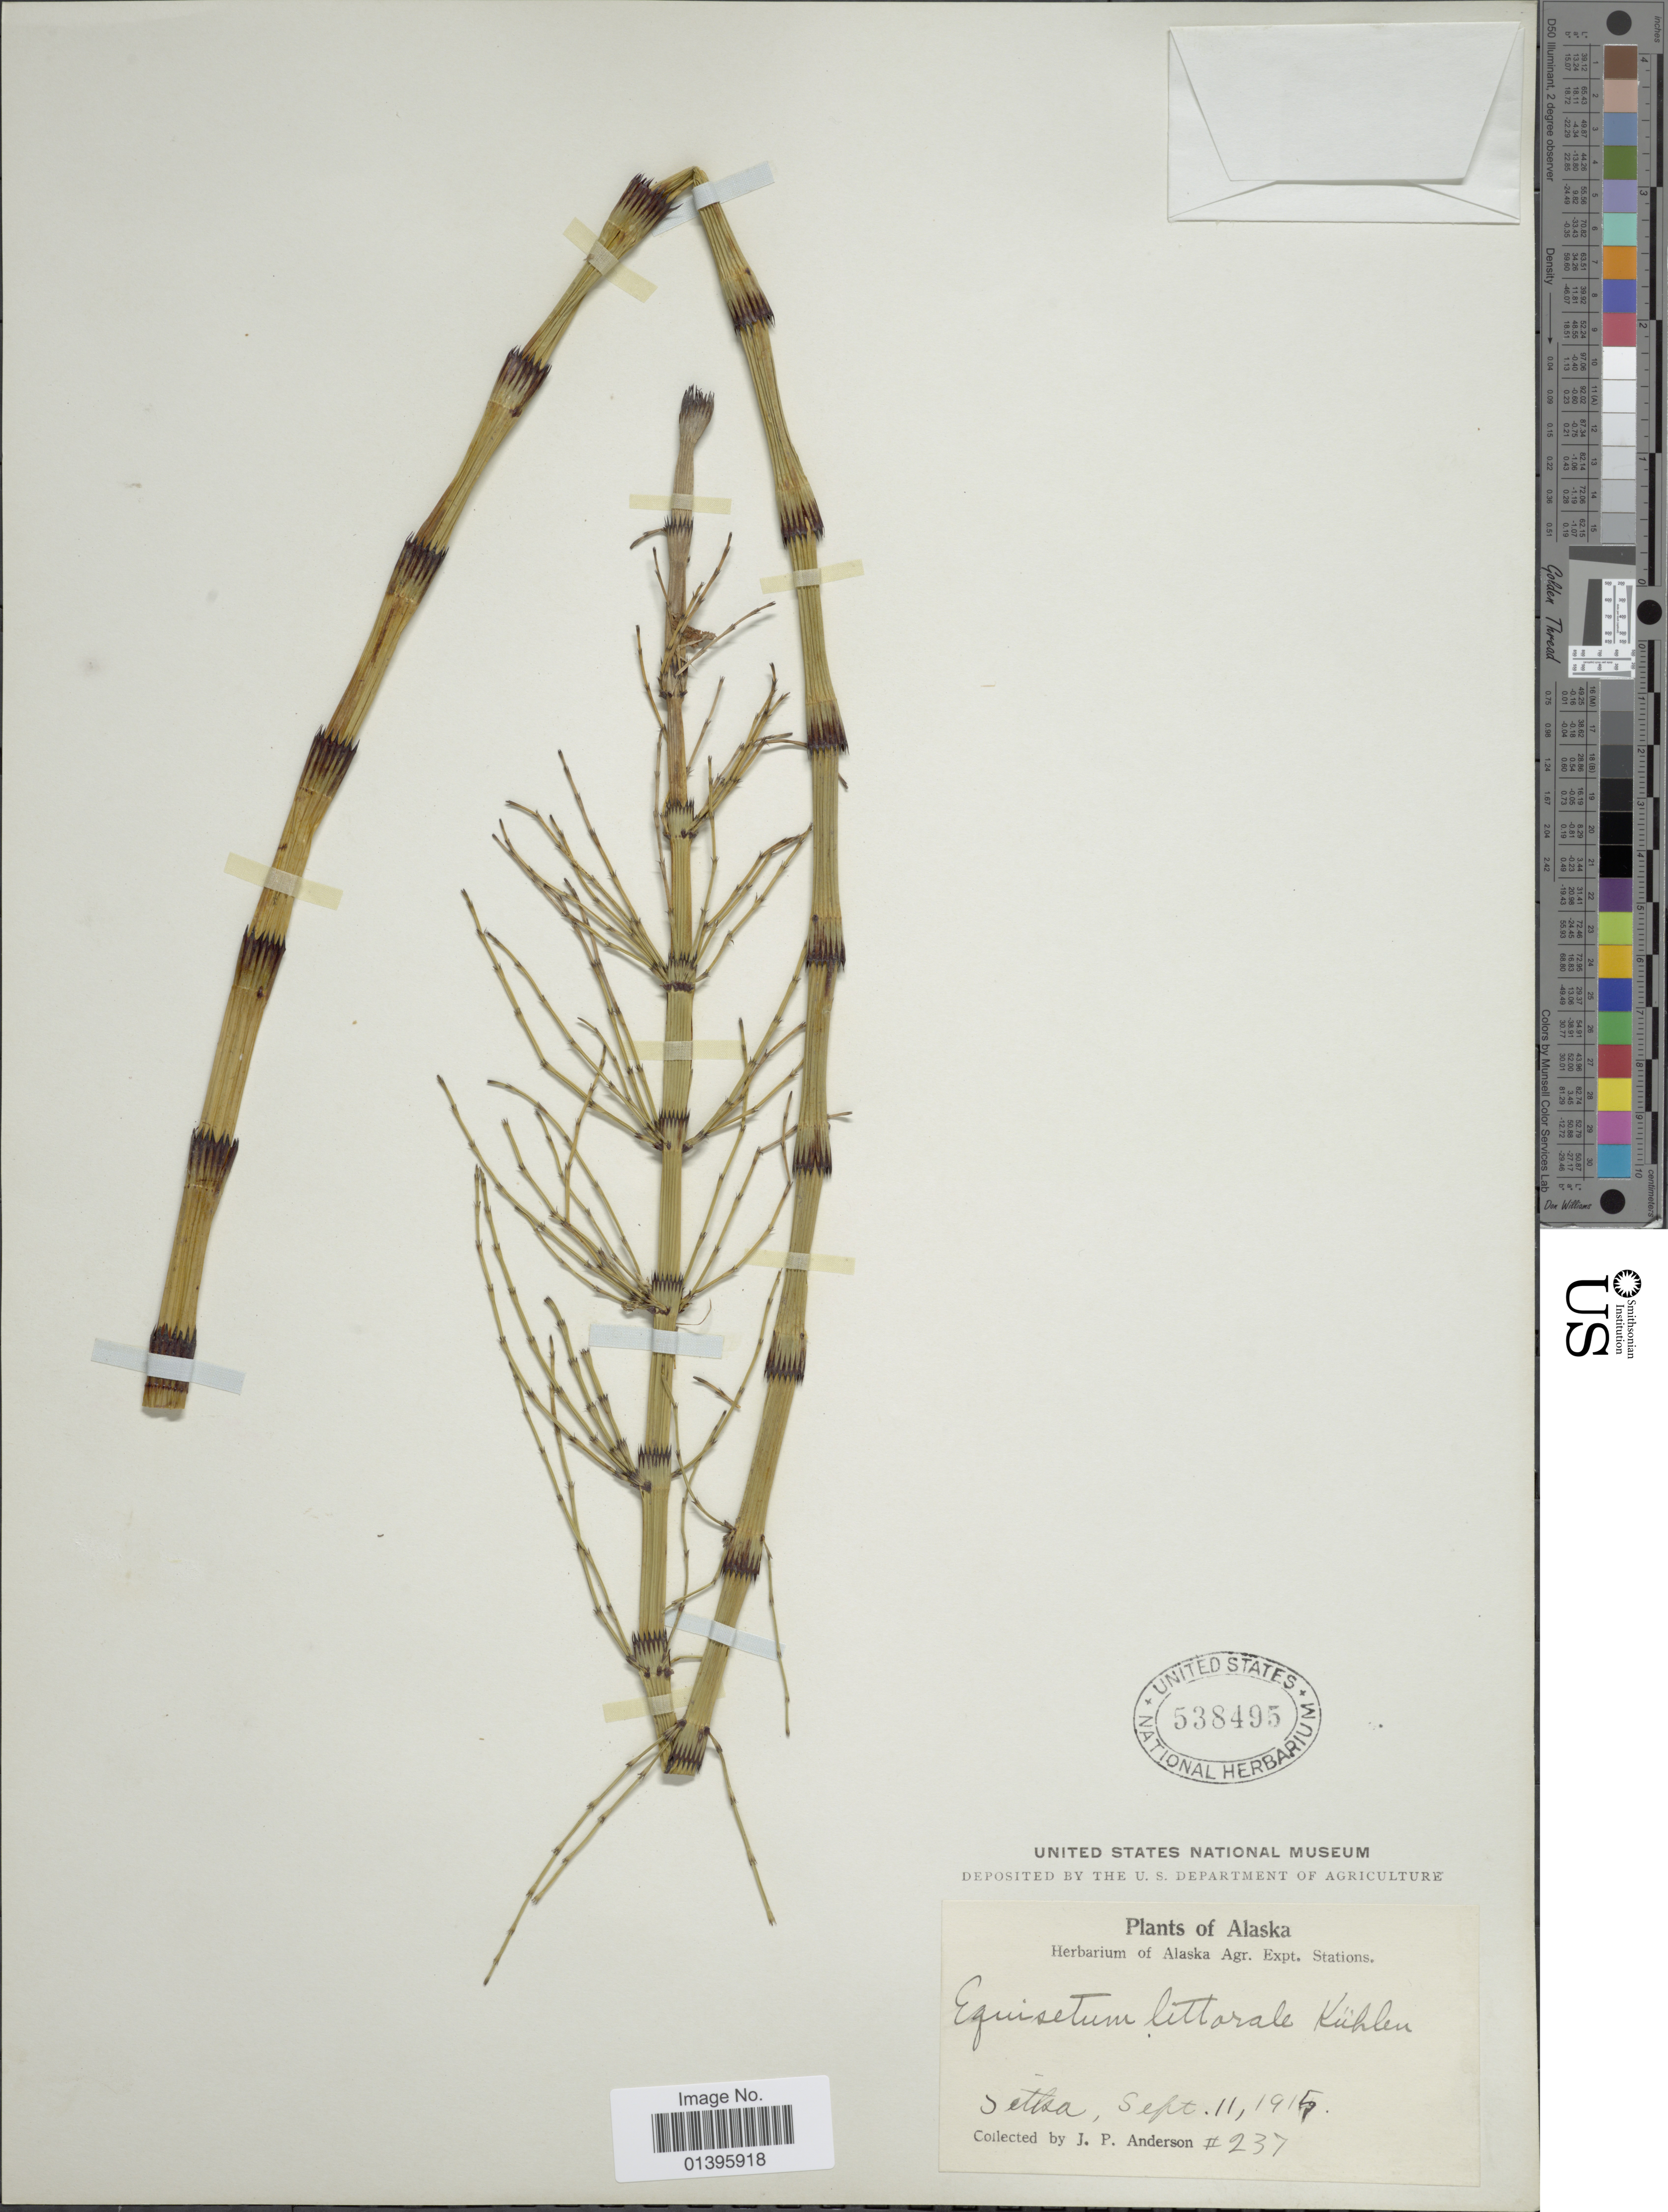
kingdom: Plantae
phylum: Tracheophyta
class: Polypodiopsida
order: Equisetales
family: Equisetaceae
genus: Equisetum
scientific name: Equisetum fluviatile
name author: L.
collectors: J. P. Anderson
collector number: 237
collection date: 1915-09-11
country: United States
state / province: Alaska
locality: Sitka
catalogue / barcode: US 538495